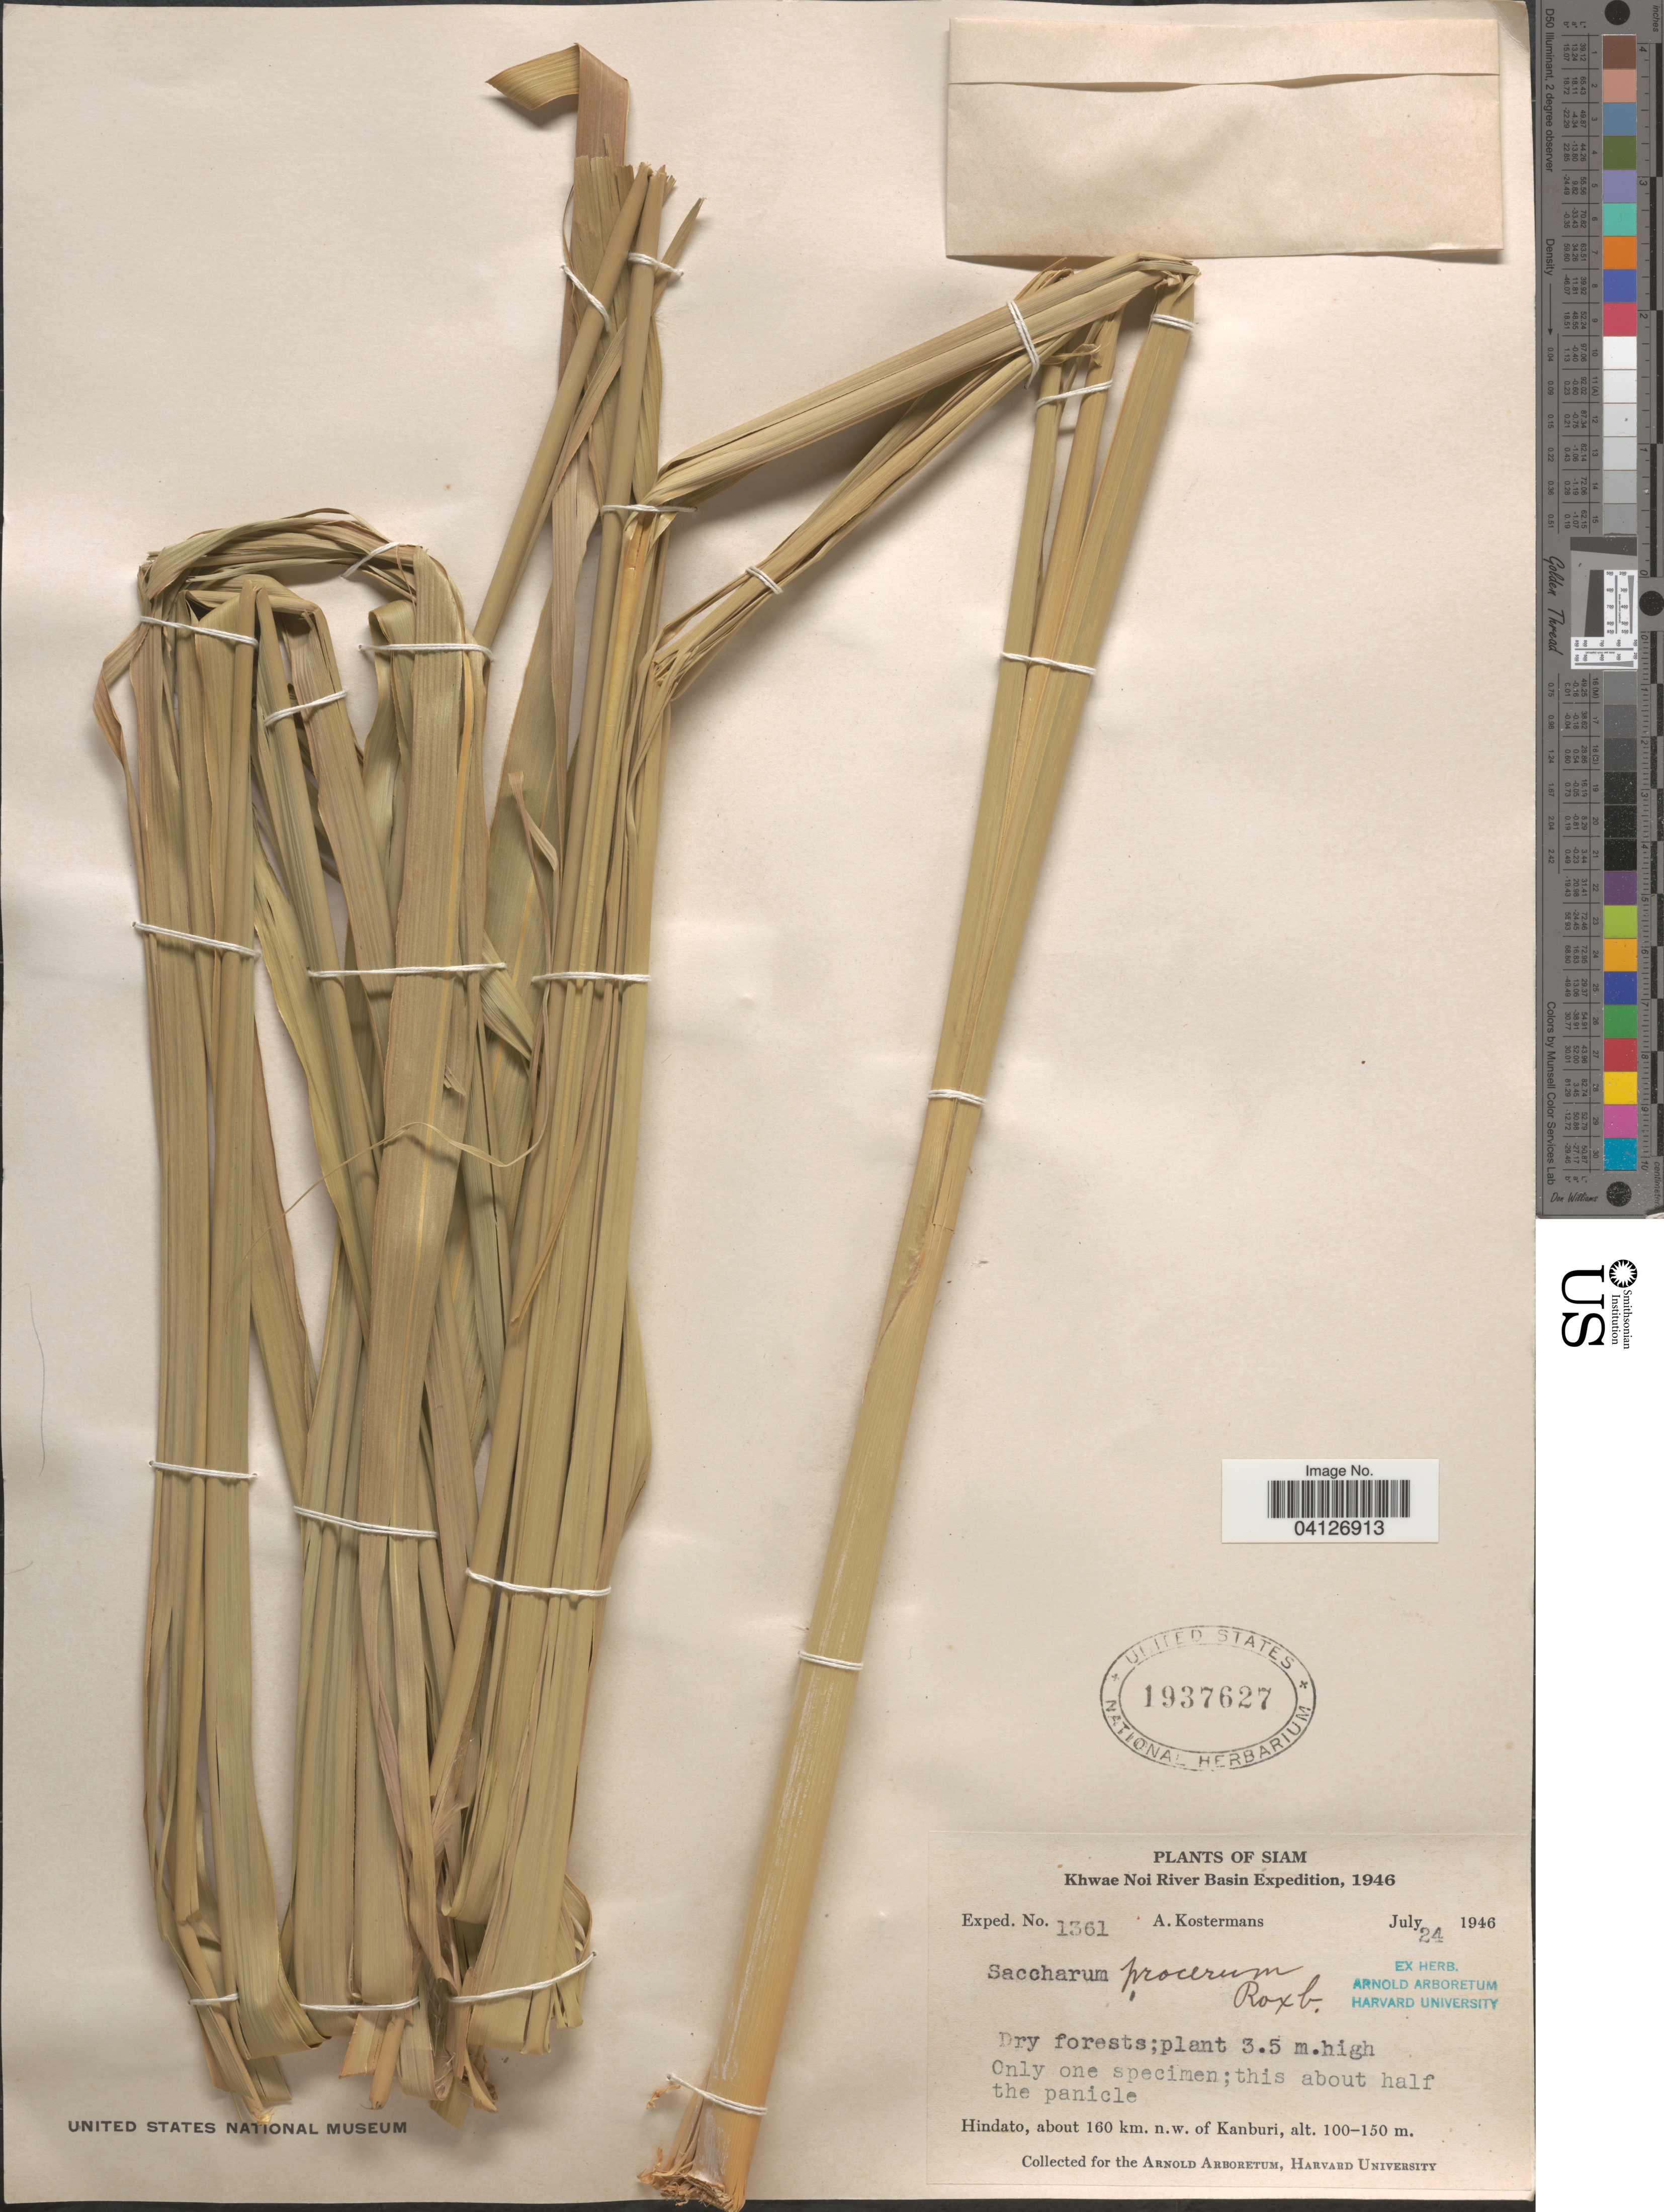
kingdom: Plantae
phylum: Tracheophyta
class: Liliopsida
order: Poales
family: Poaceae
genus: Saccharum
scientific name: Saccharum procerum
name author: Roxb.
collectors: A. J. G. Kostermans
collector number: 1361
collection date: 1946-07-24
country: Thailand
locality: Siam. Khwae Noi River Basin Expedition, 1946. Hindato, about 160 km. n.w. of Kanburi.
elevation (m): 100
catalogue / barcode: US 1937627